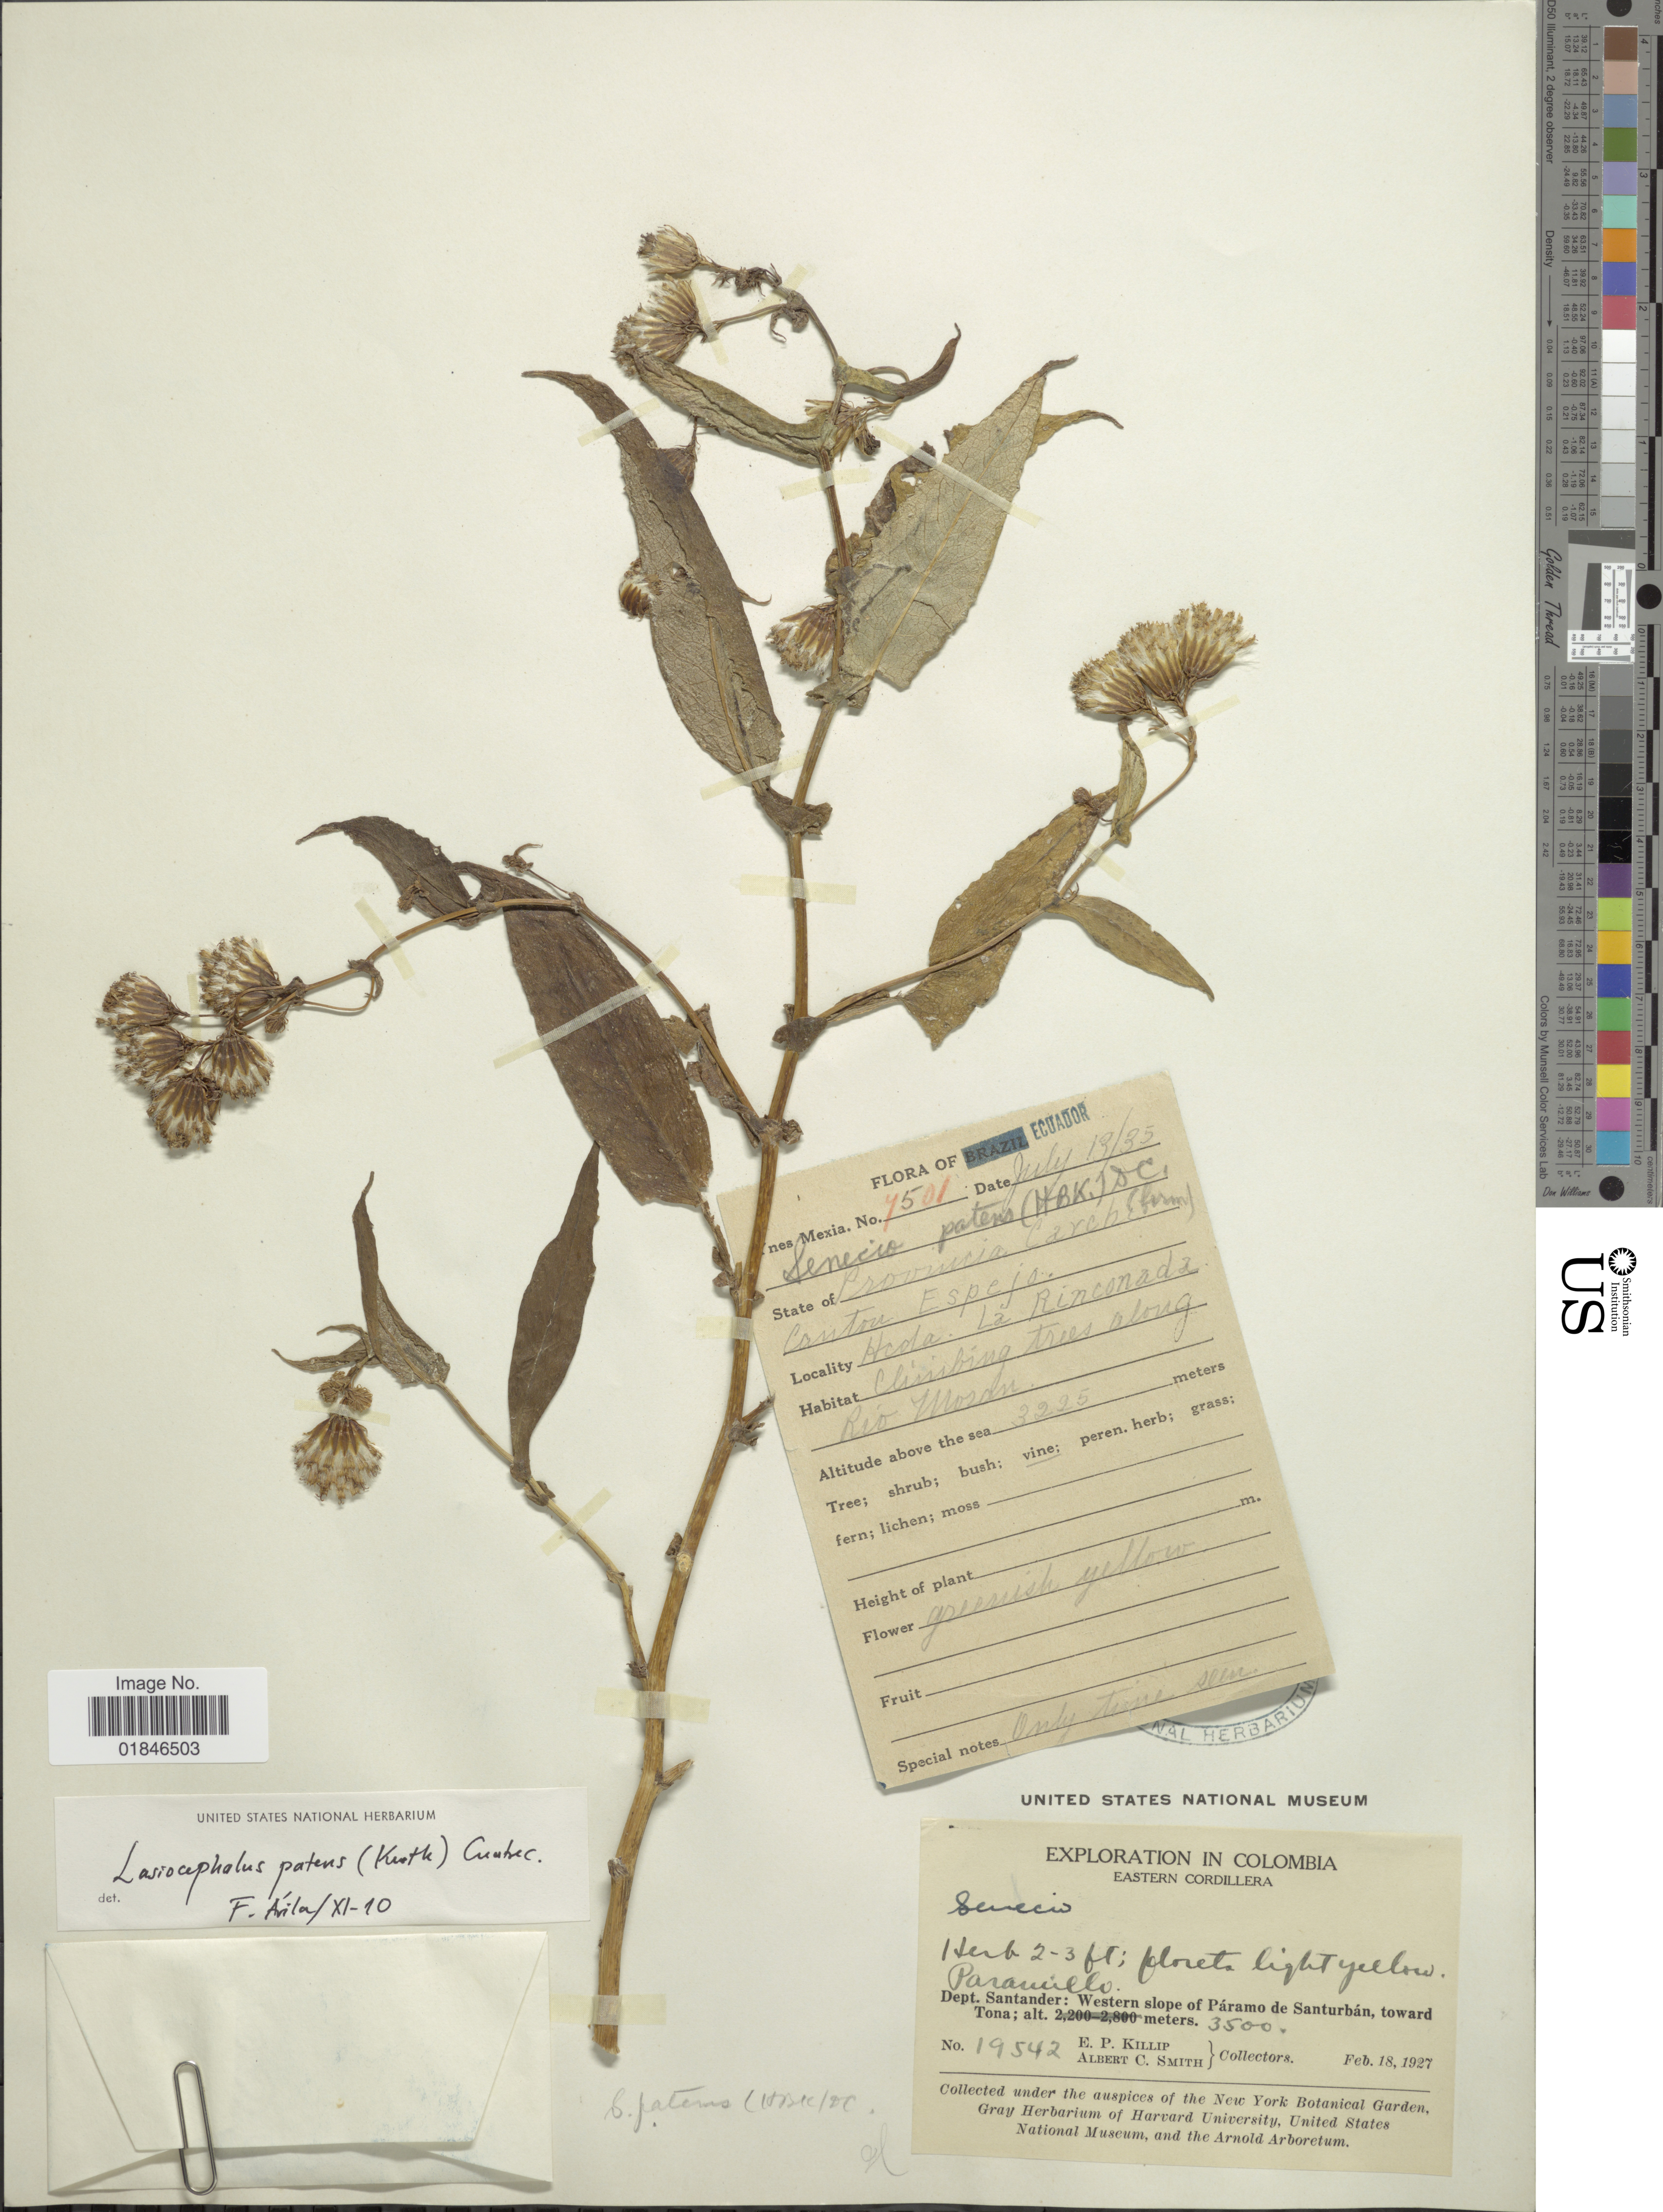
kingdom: Plantae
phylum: Tracheophyta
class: Magnoliopsida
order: Asterales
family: Asteraceae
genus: Senecio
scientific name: Senecio patens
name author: (Kunth) DC.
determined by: Salomon, Luciana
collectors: E. P. Killip & A. C. Smith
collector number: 19542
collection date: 1927-02-18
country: Colombia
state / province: Santander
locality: Dept. Santander: Western slope of Paramo de Santurban, toward Tona.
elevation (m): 3500